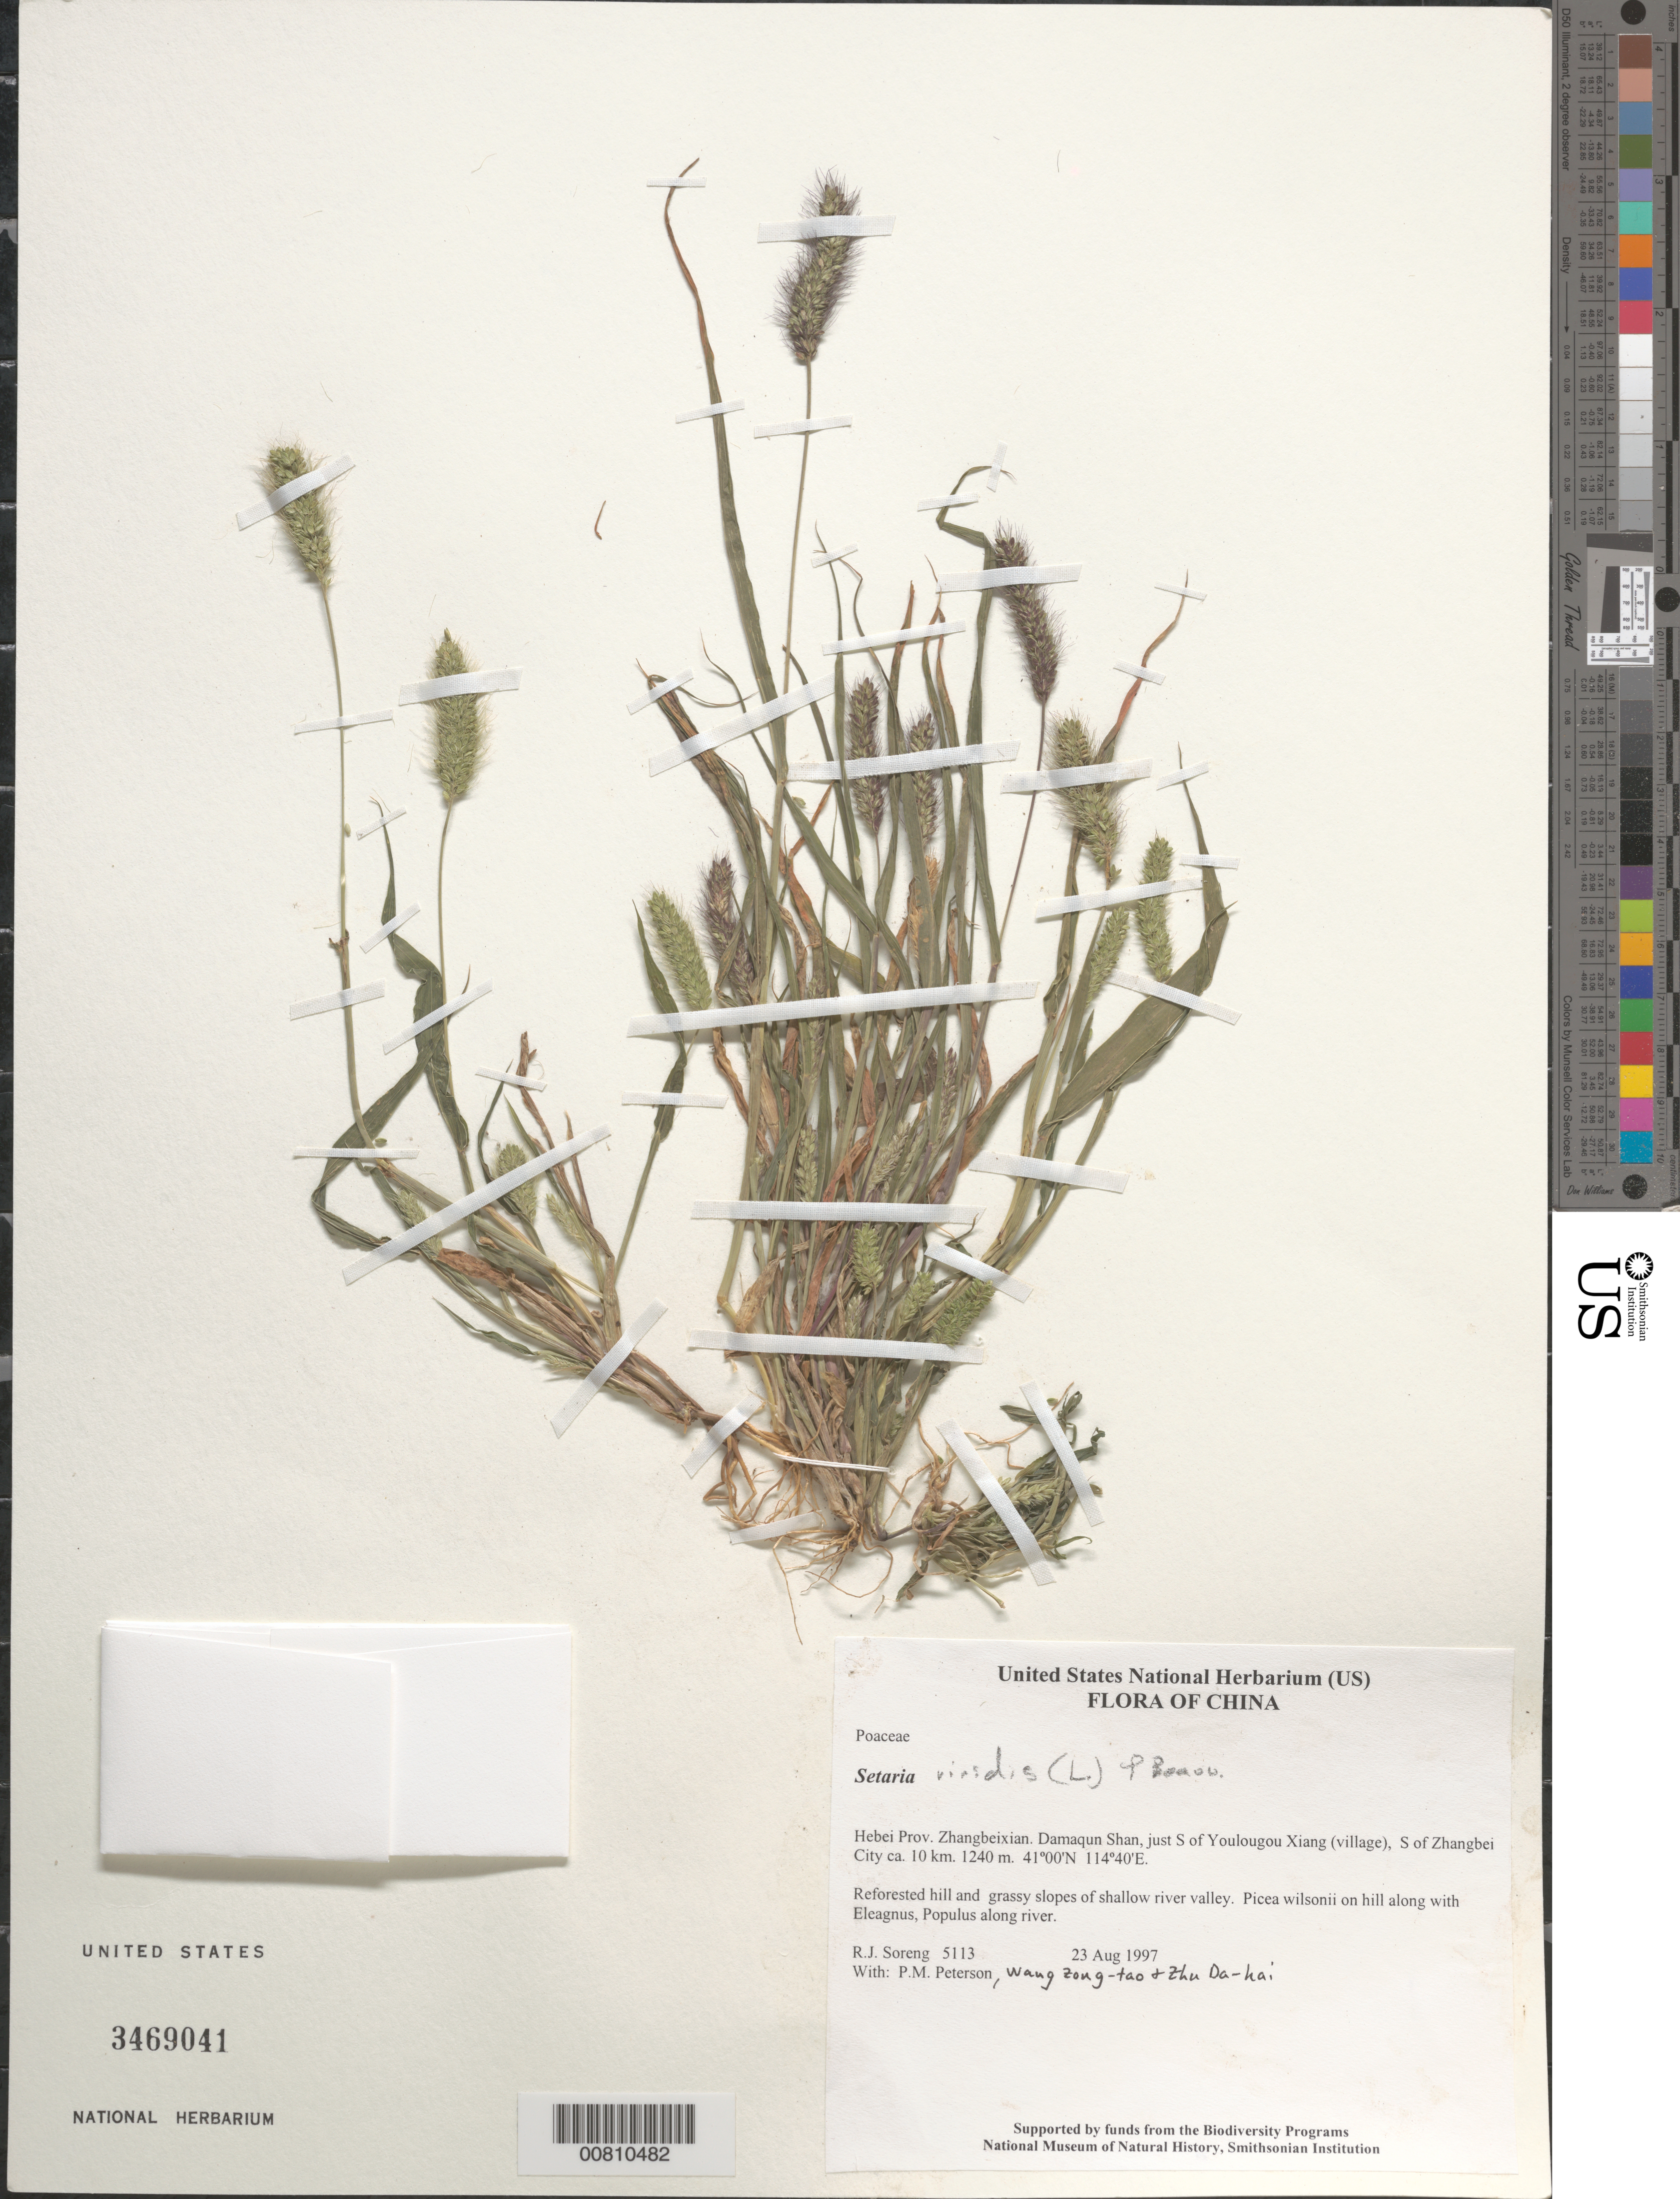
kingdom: Plantae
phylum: Tracheophyta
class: Liliopsida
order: Poales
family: Poaceae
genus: Setaria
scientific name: Setaria viridis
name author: (L.) P. Beauv.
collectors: R. J. Soreng, P. M. Peterson & Zhu Da-hai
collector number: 5113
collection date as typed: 23 Aug 1997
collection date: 1997-08-23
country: China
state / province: Hebei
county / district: Zhangbeixian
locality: Damaqun Shan, just S of Youlougou Xiang (village), S of Zhangbei City ca. 10 km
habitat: Reforested hill and grassy slopes of shallow river valley. Picea wilsonii on hill along with Eleagnus, Populus along river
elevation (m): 1240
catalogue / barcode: US 3469041